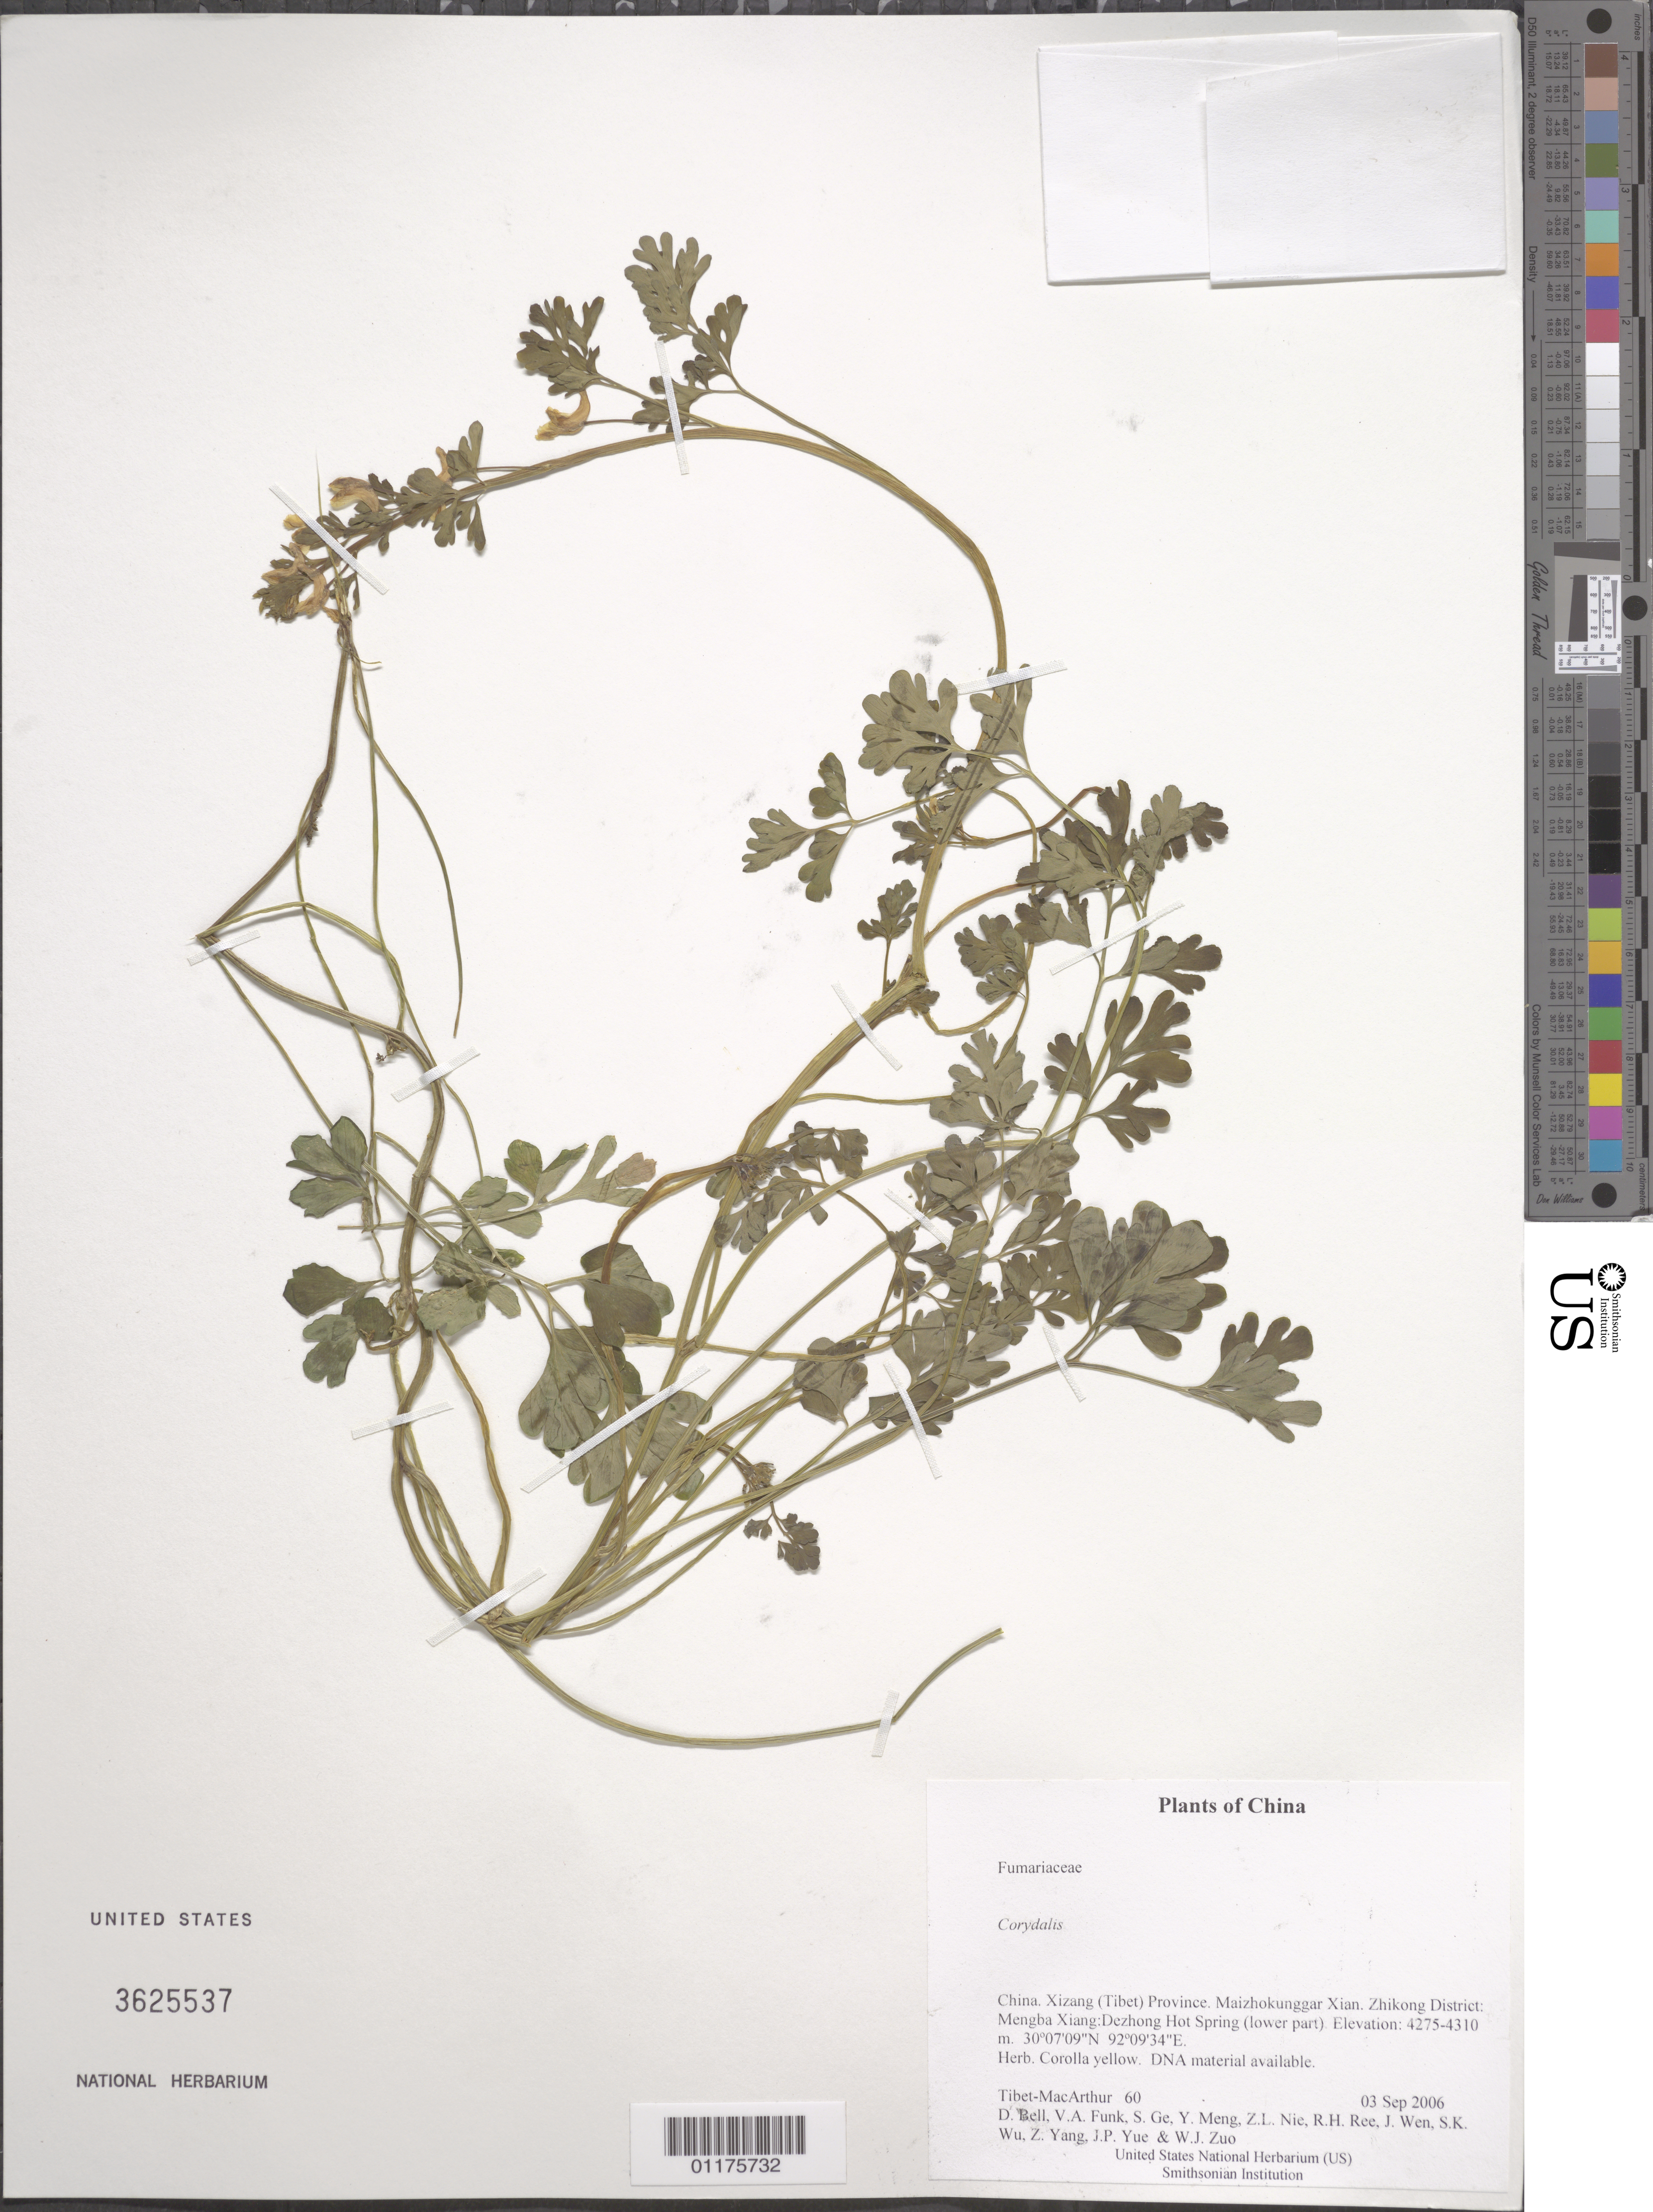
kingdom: Plantae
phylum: Tracheophyta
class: Magnoliopsida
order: Ranunculales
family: Papaveraceae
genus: Corydalis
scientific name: Corydalis sp.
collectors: Tibet-MacArthur, D. A. Bell, V. Funk, S. Ge, Y. Meng, Z. Nie, R. Ree, J. Wen, S. K. Wu, Z. Yang, J. Yue & W. Zuo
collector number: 60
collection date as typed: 03 Sep 2006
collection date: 2006-09-03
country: China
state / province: Xizang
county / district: Maizhokunggar Xian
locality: Zhikong District: Mengba Xiang:Dezhong Hot Spring (lower part).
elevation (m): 4275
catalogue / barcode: US 3625537